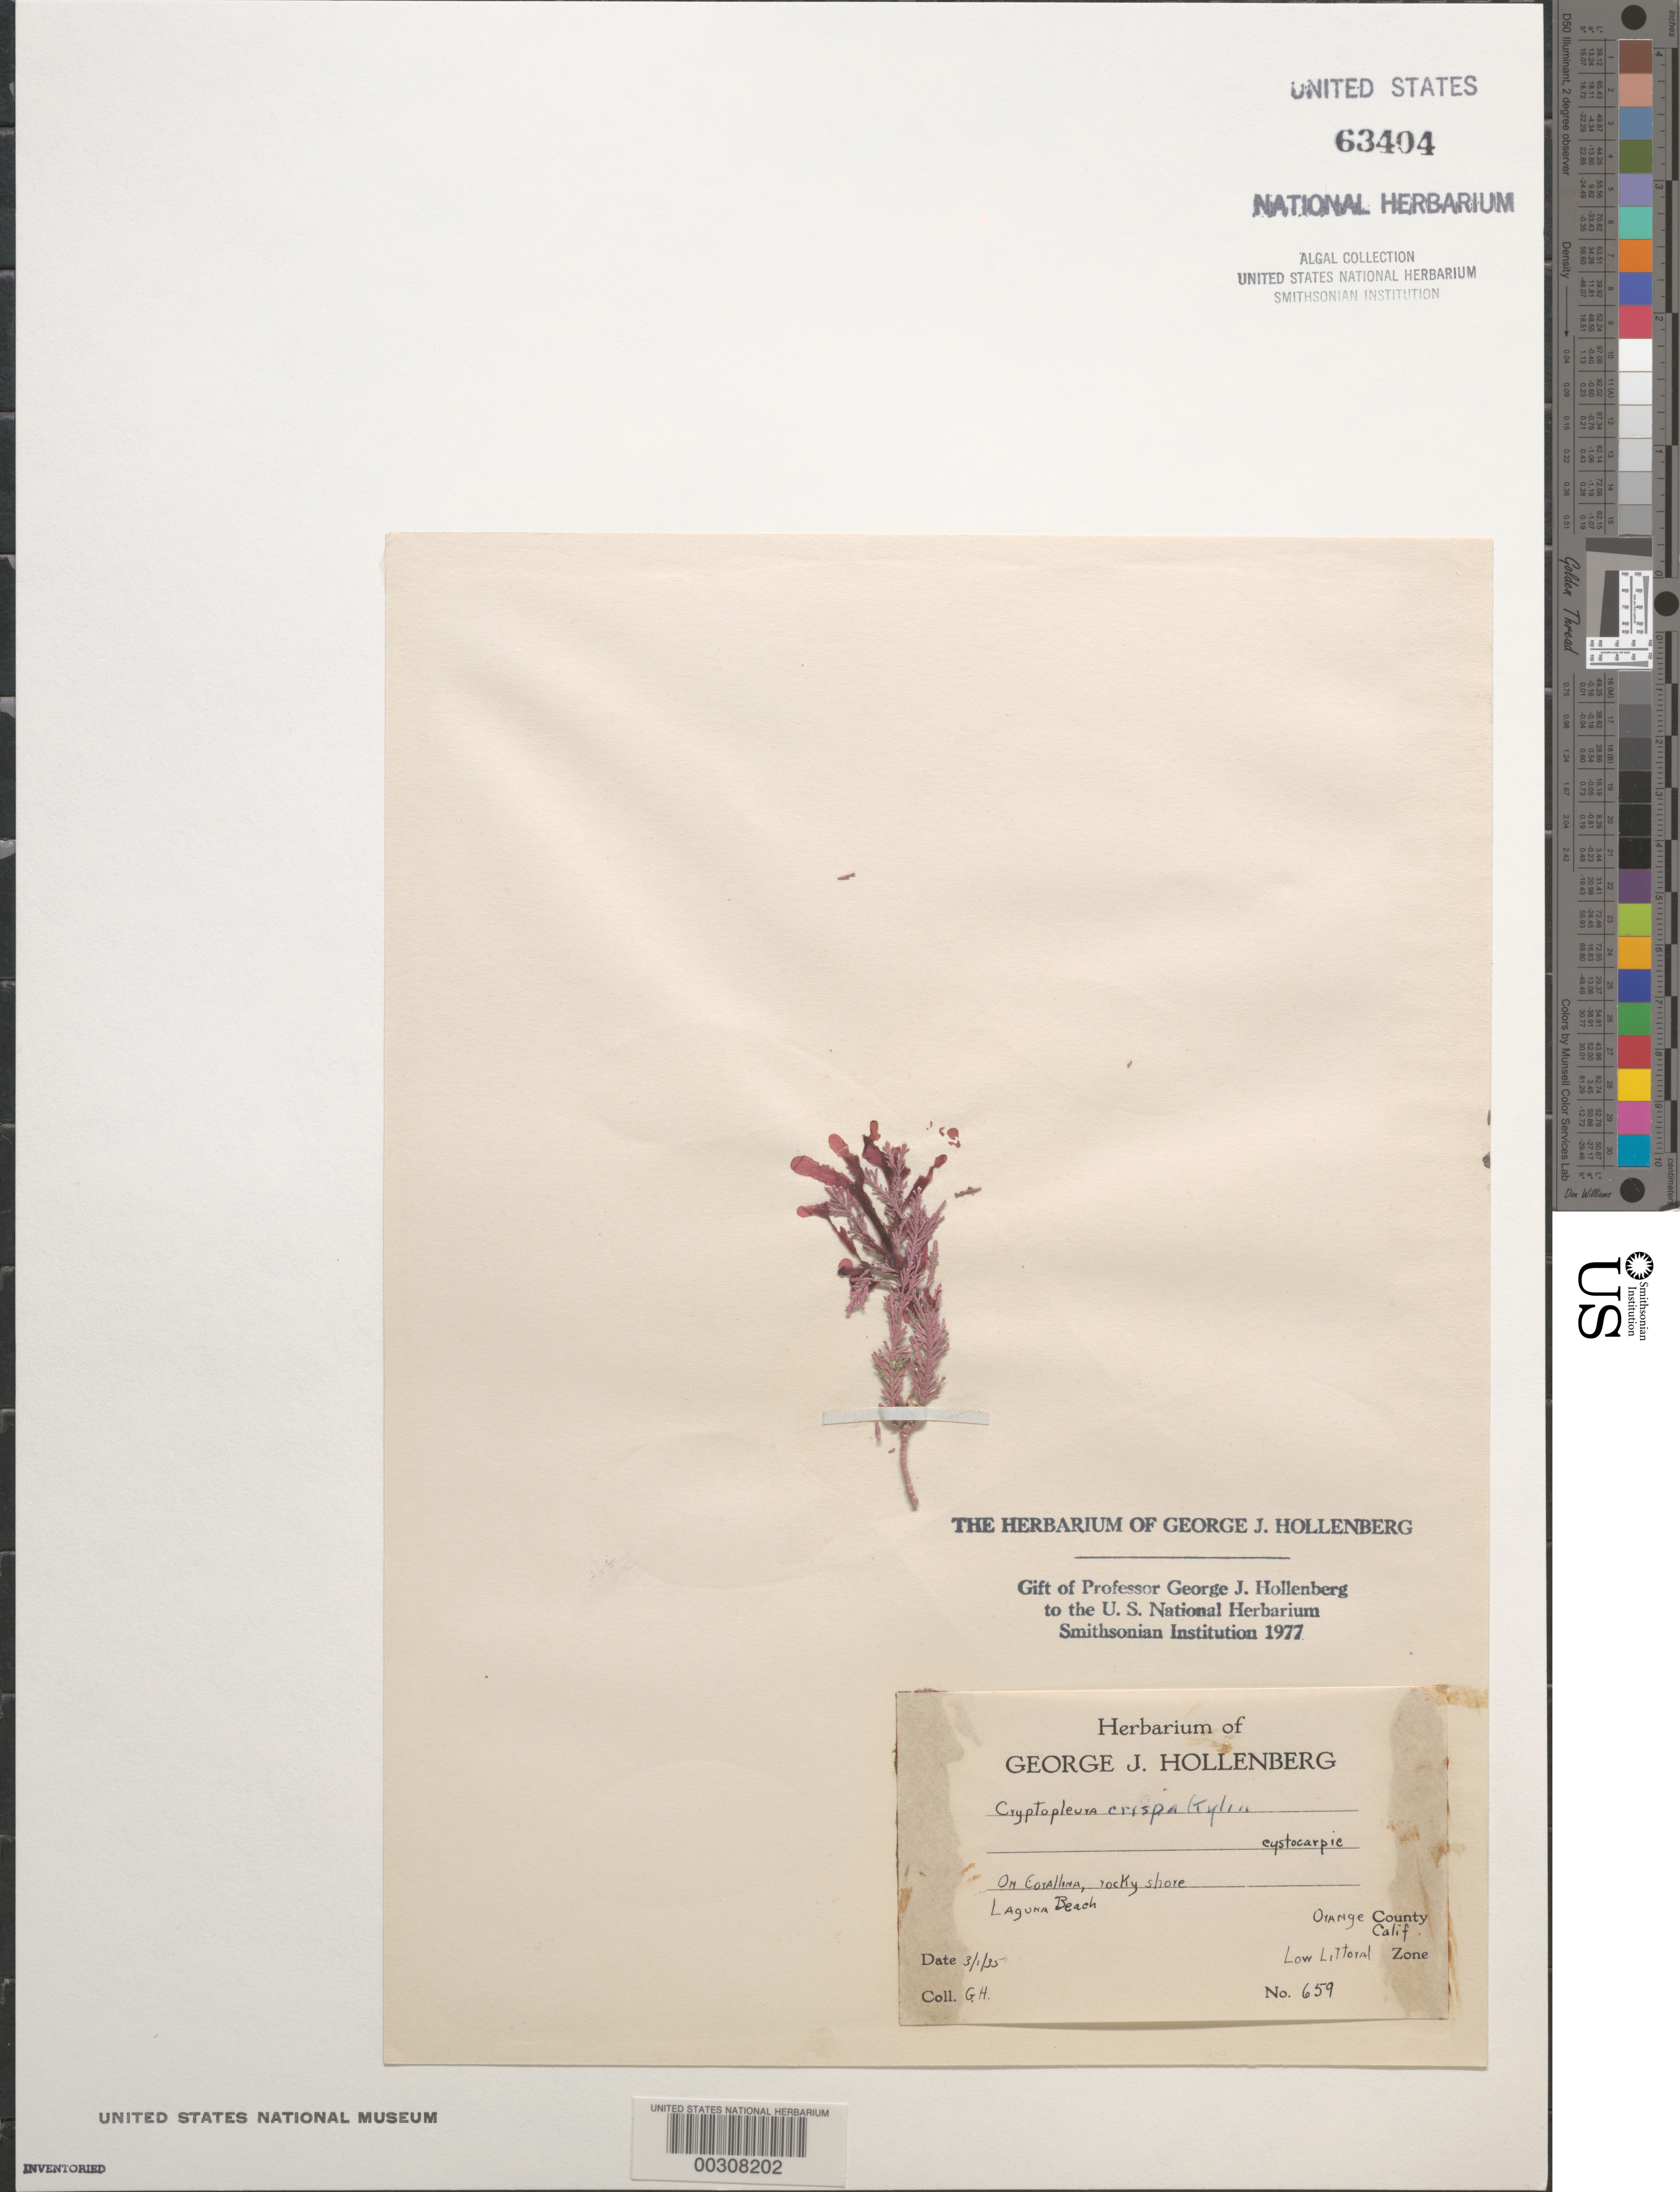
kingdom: Plantae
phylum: Rhodophyta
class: Florideophyceae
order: Ceramiales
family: Delesseriaceae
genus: Cryptopleura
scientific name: Cryptopleura crispa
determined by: Hollenberg, George J.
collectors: G. Hollenberg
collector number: GJH 659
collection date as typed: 01 Mar 1935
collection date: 1935-03-01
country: United States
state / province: California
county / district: Orange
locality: Laguna Beach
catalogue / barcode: US 63404